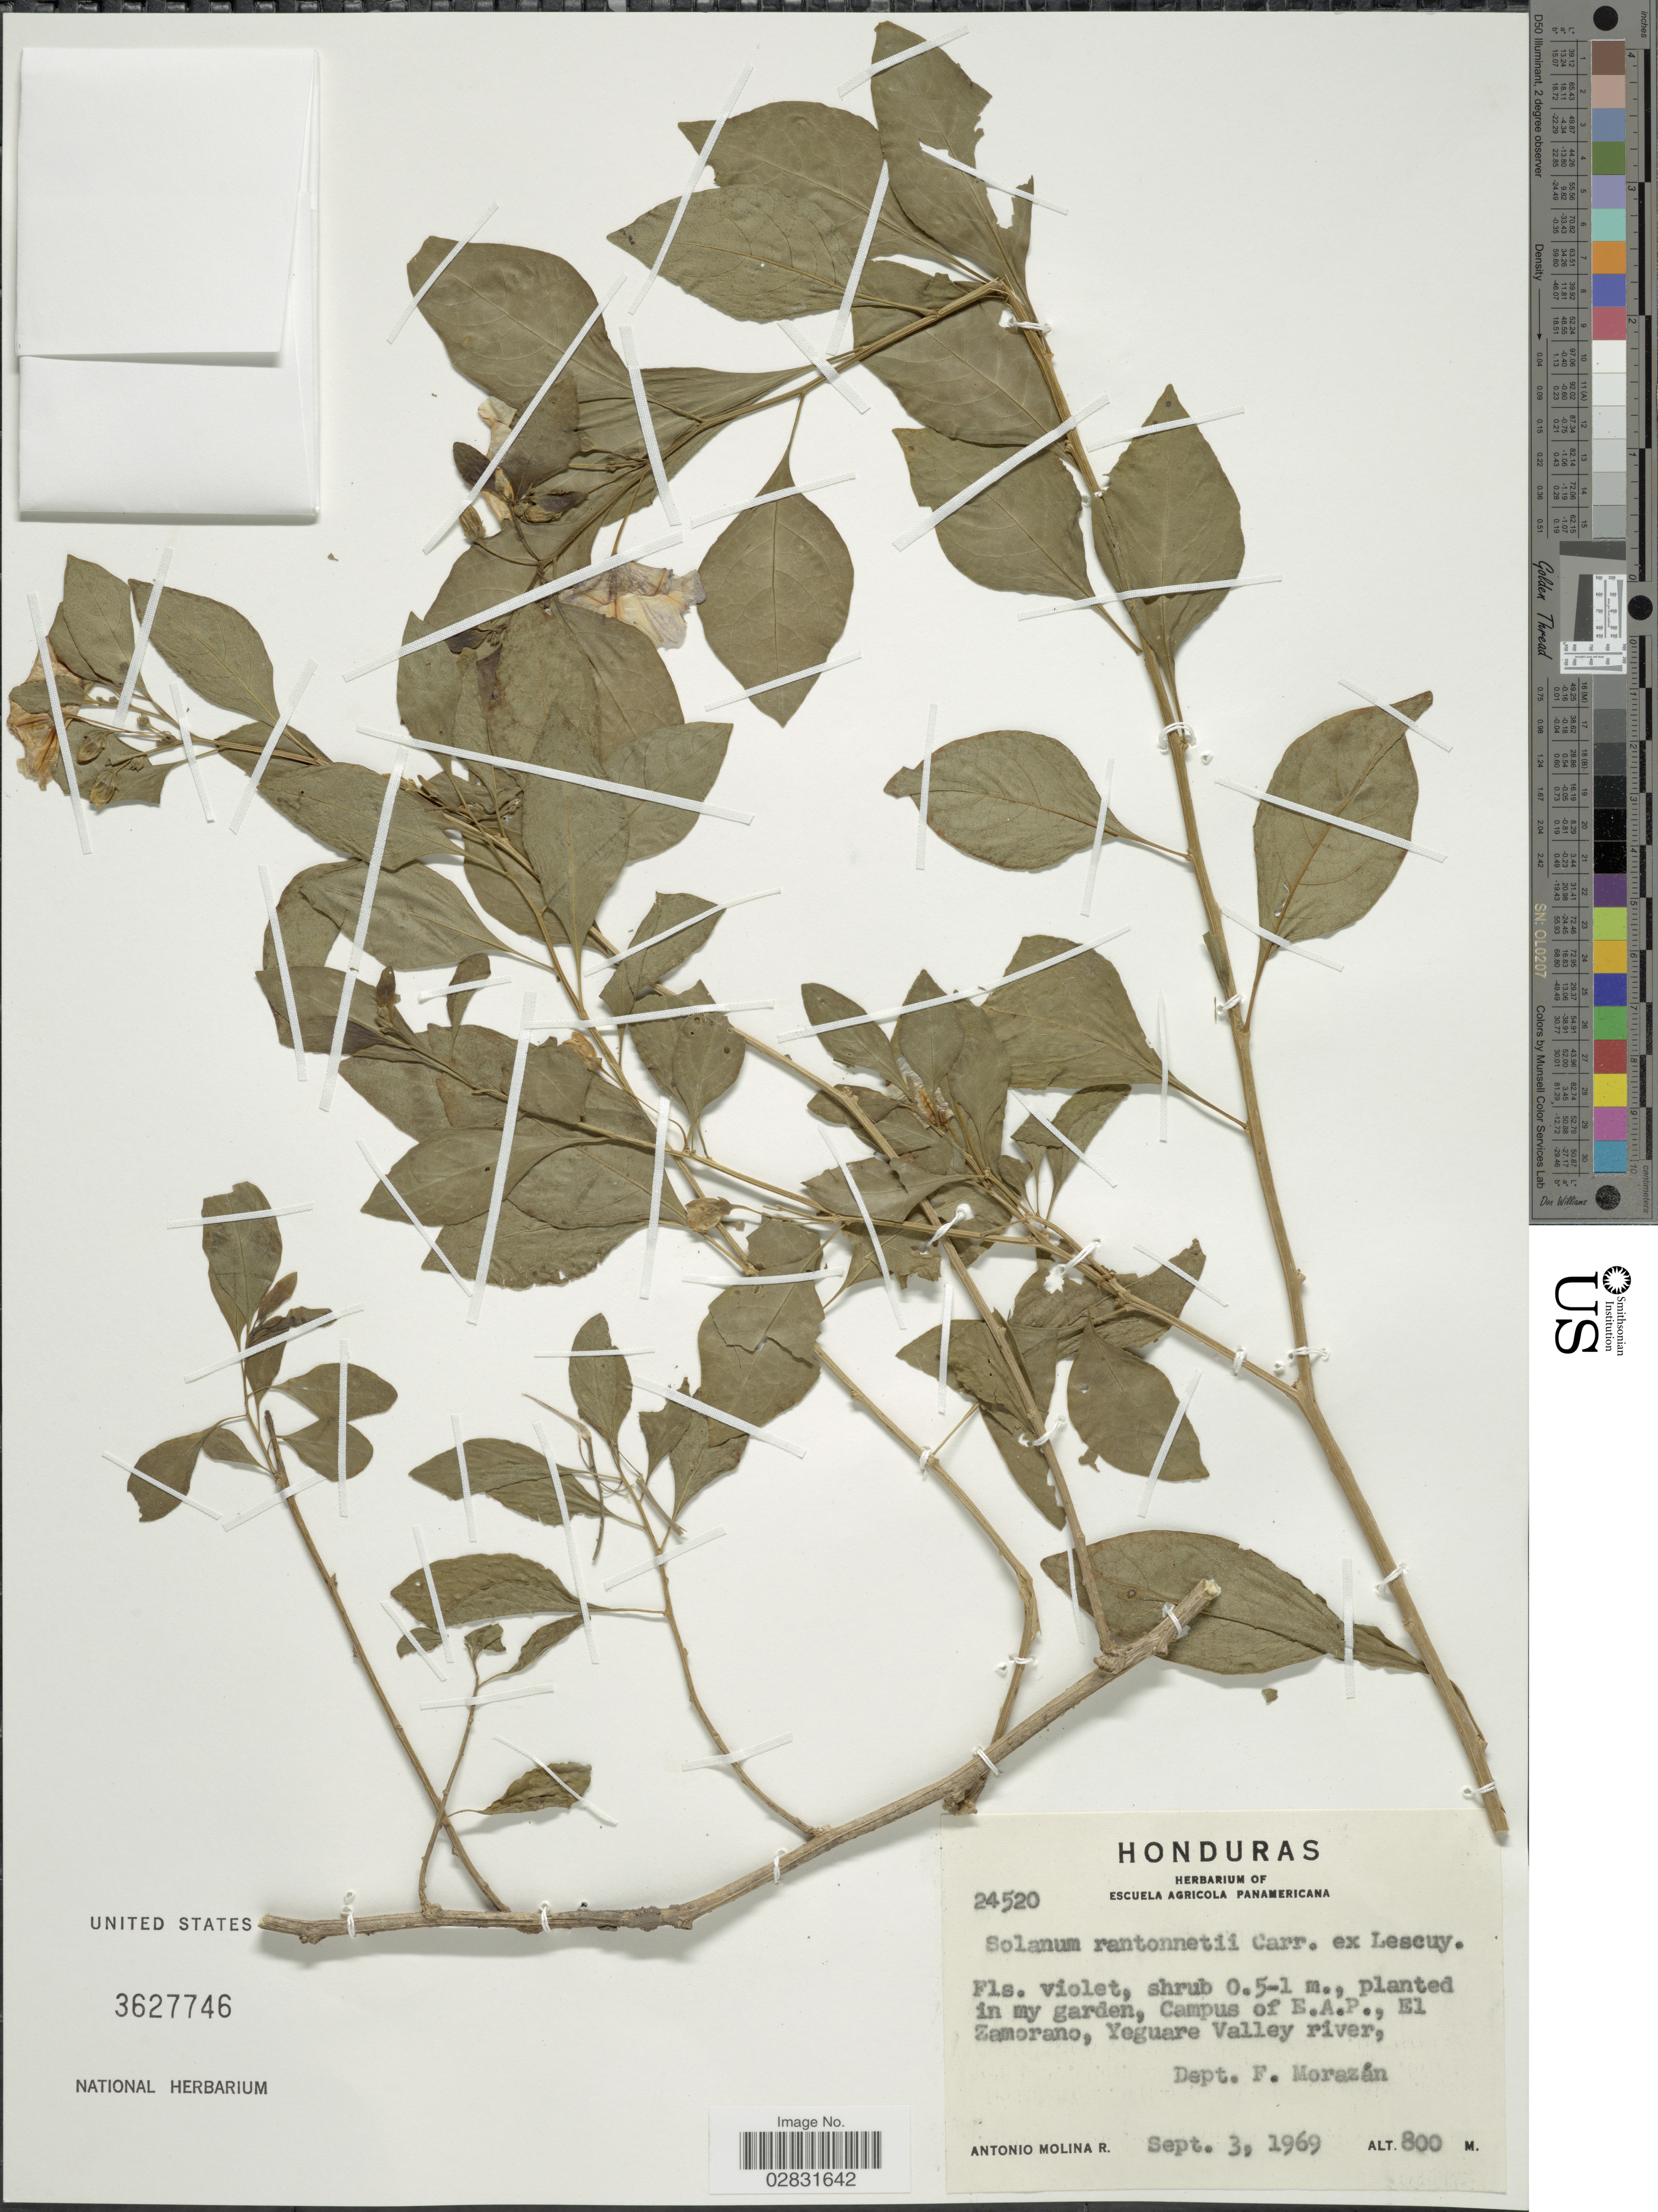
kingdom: Plantae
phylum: Tracheophyta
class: Magnoliopsida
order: Solanales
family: Solanaceae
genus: Solanum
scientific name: Solanum rantonnetii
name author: Carrière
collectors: A. Molina R.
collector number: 24520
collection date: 1969-09-03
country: Honduras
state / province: Fco. Morazán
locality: In my garden, Campus of E.A.P., El Zamorano, Yeguare Valley river, Dept. F. Morazán.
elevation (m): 800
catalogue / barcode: US 3627746